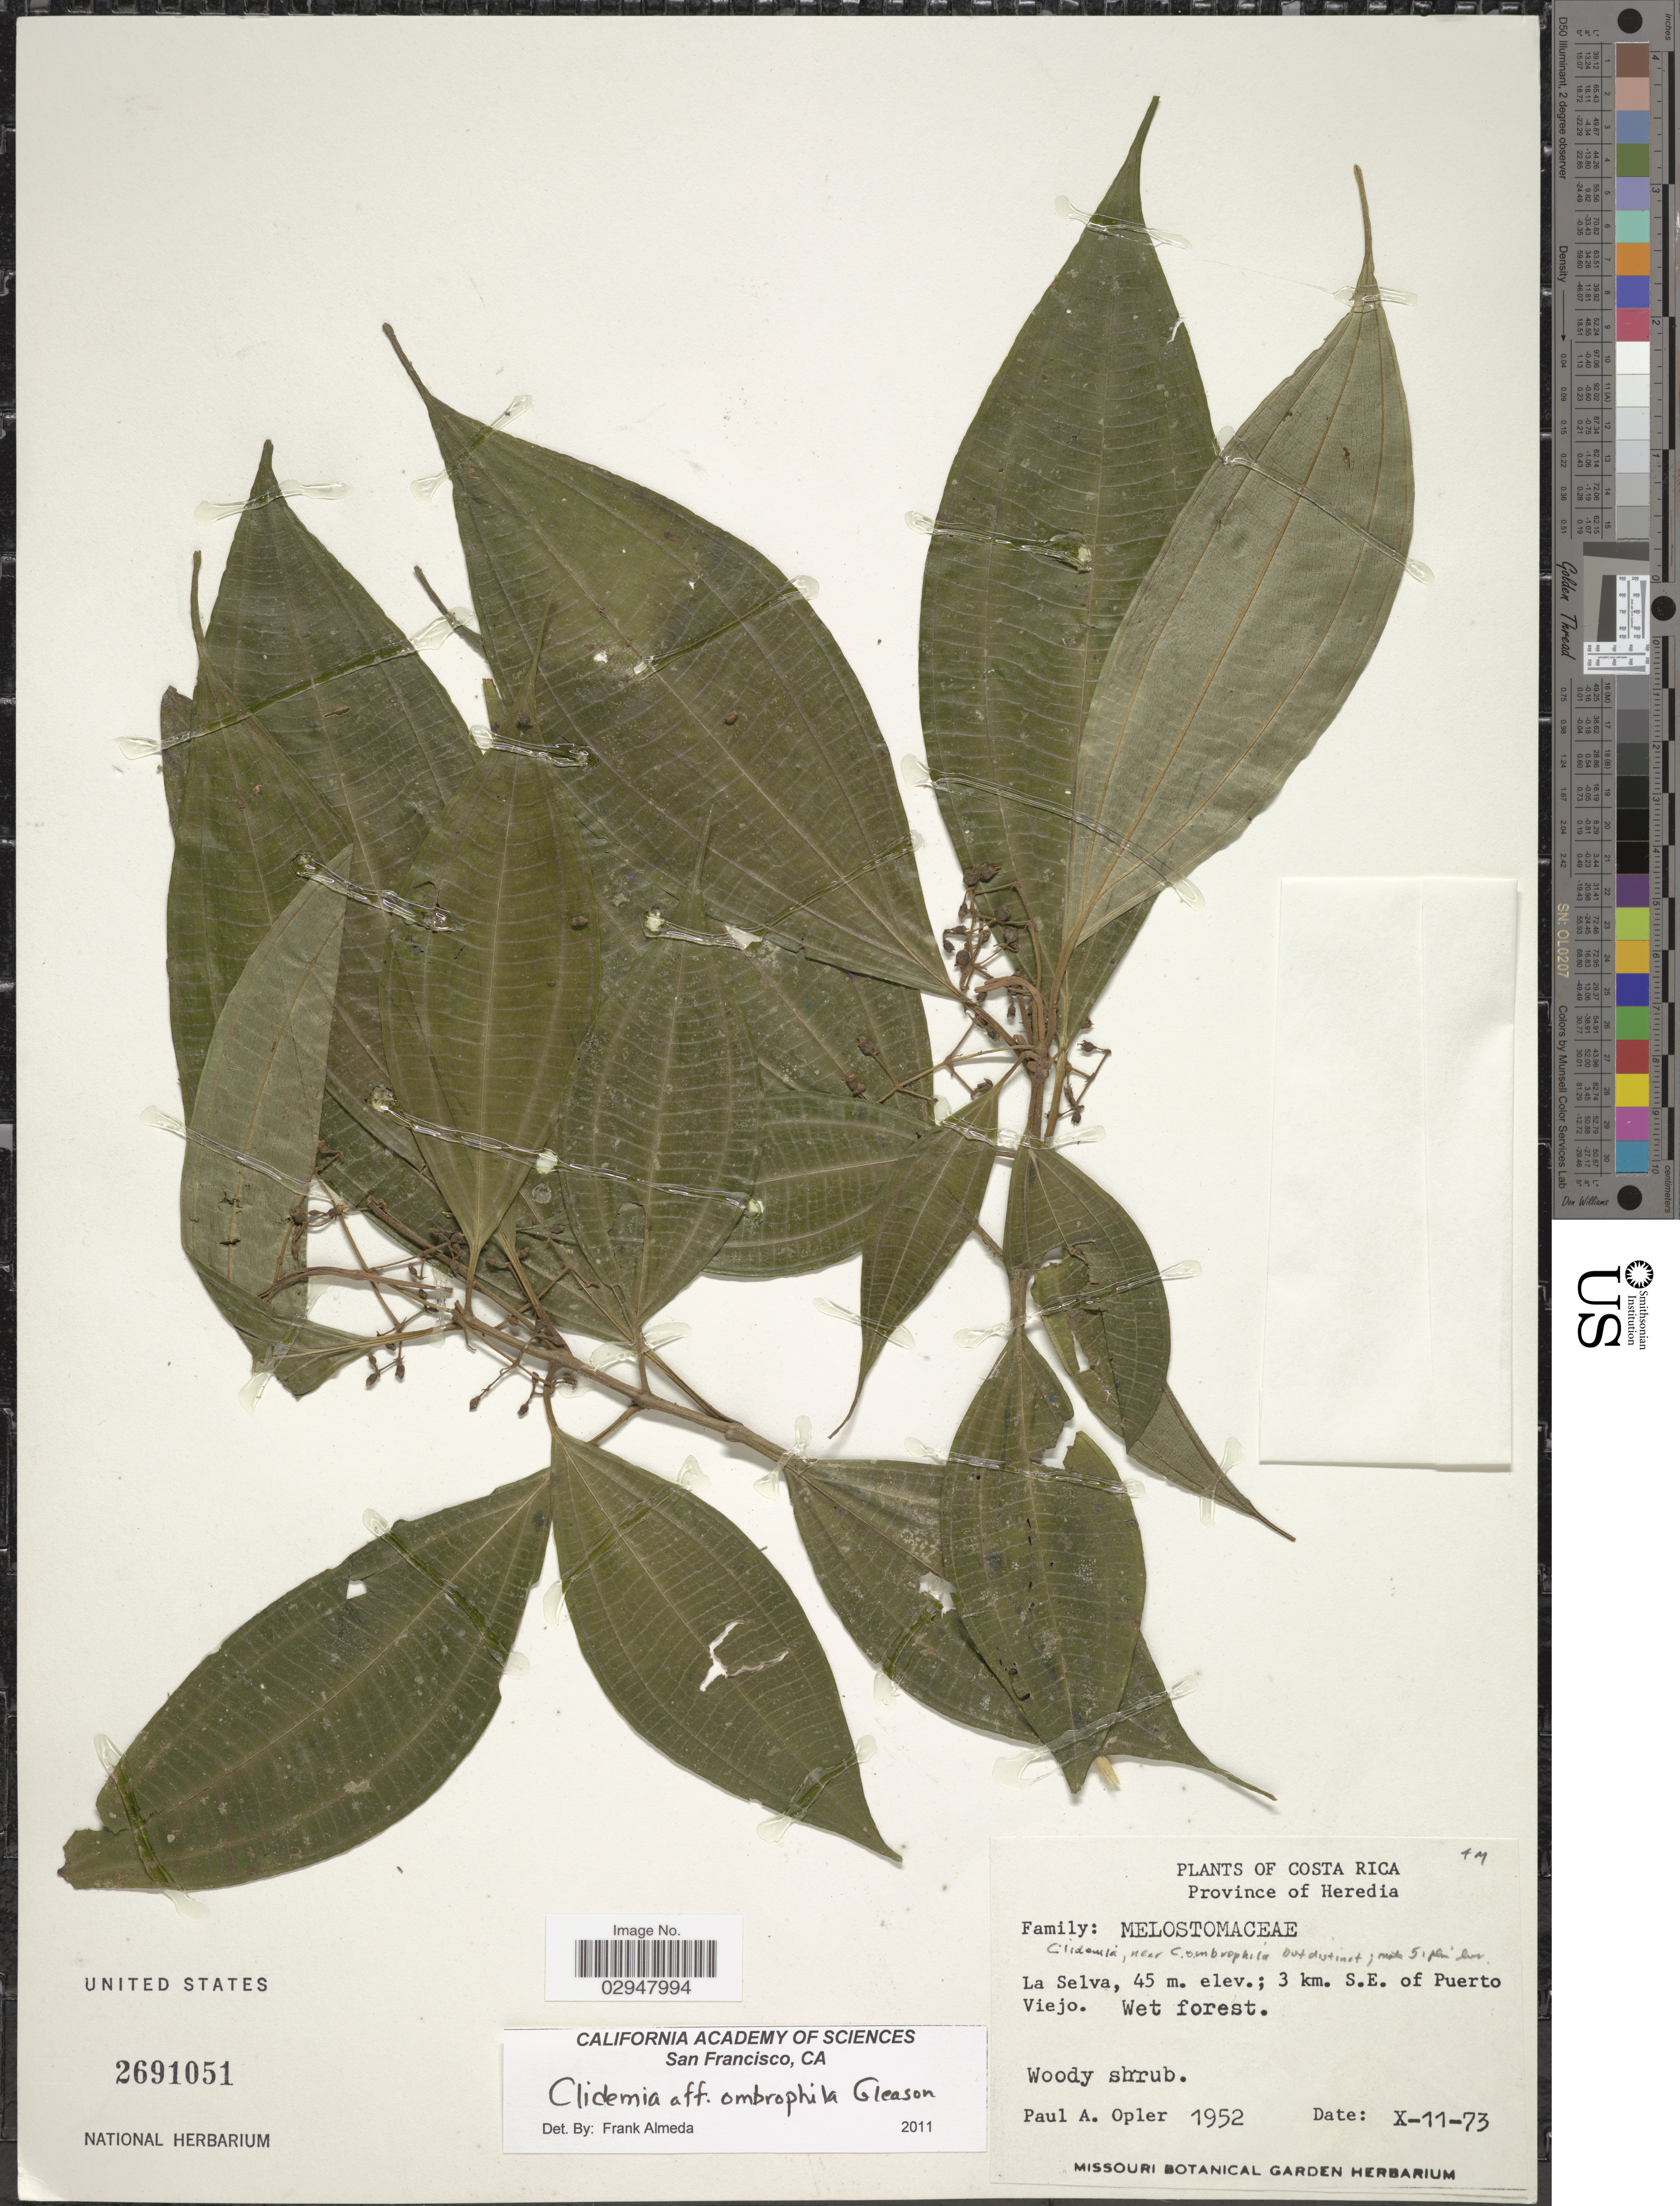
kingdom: Plantae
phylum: Tracheophyta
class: Magnoliopsida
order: Myrtales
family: Melastomataceae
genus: Clidemia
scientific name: Clidemia ombrophila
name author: Gleason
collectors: P. Opler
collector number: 1952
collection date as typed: Transcribed d/m/y: 11/10/73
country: Costa Rica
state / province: Heredia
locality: La Selva, 3 km. S.E. of Puerto Viejo.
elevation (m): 45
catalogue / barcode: US 2691051